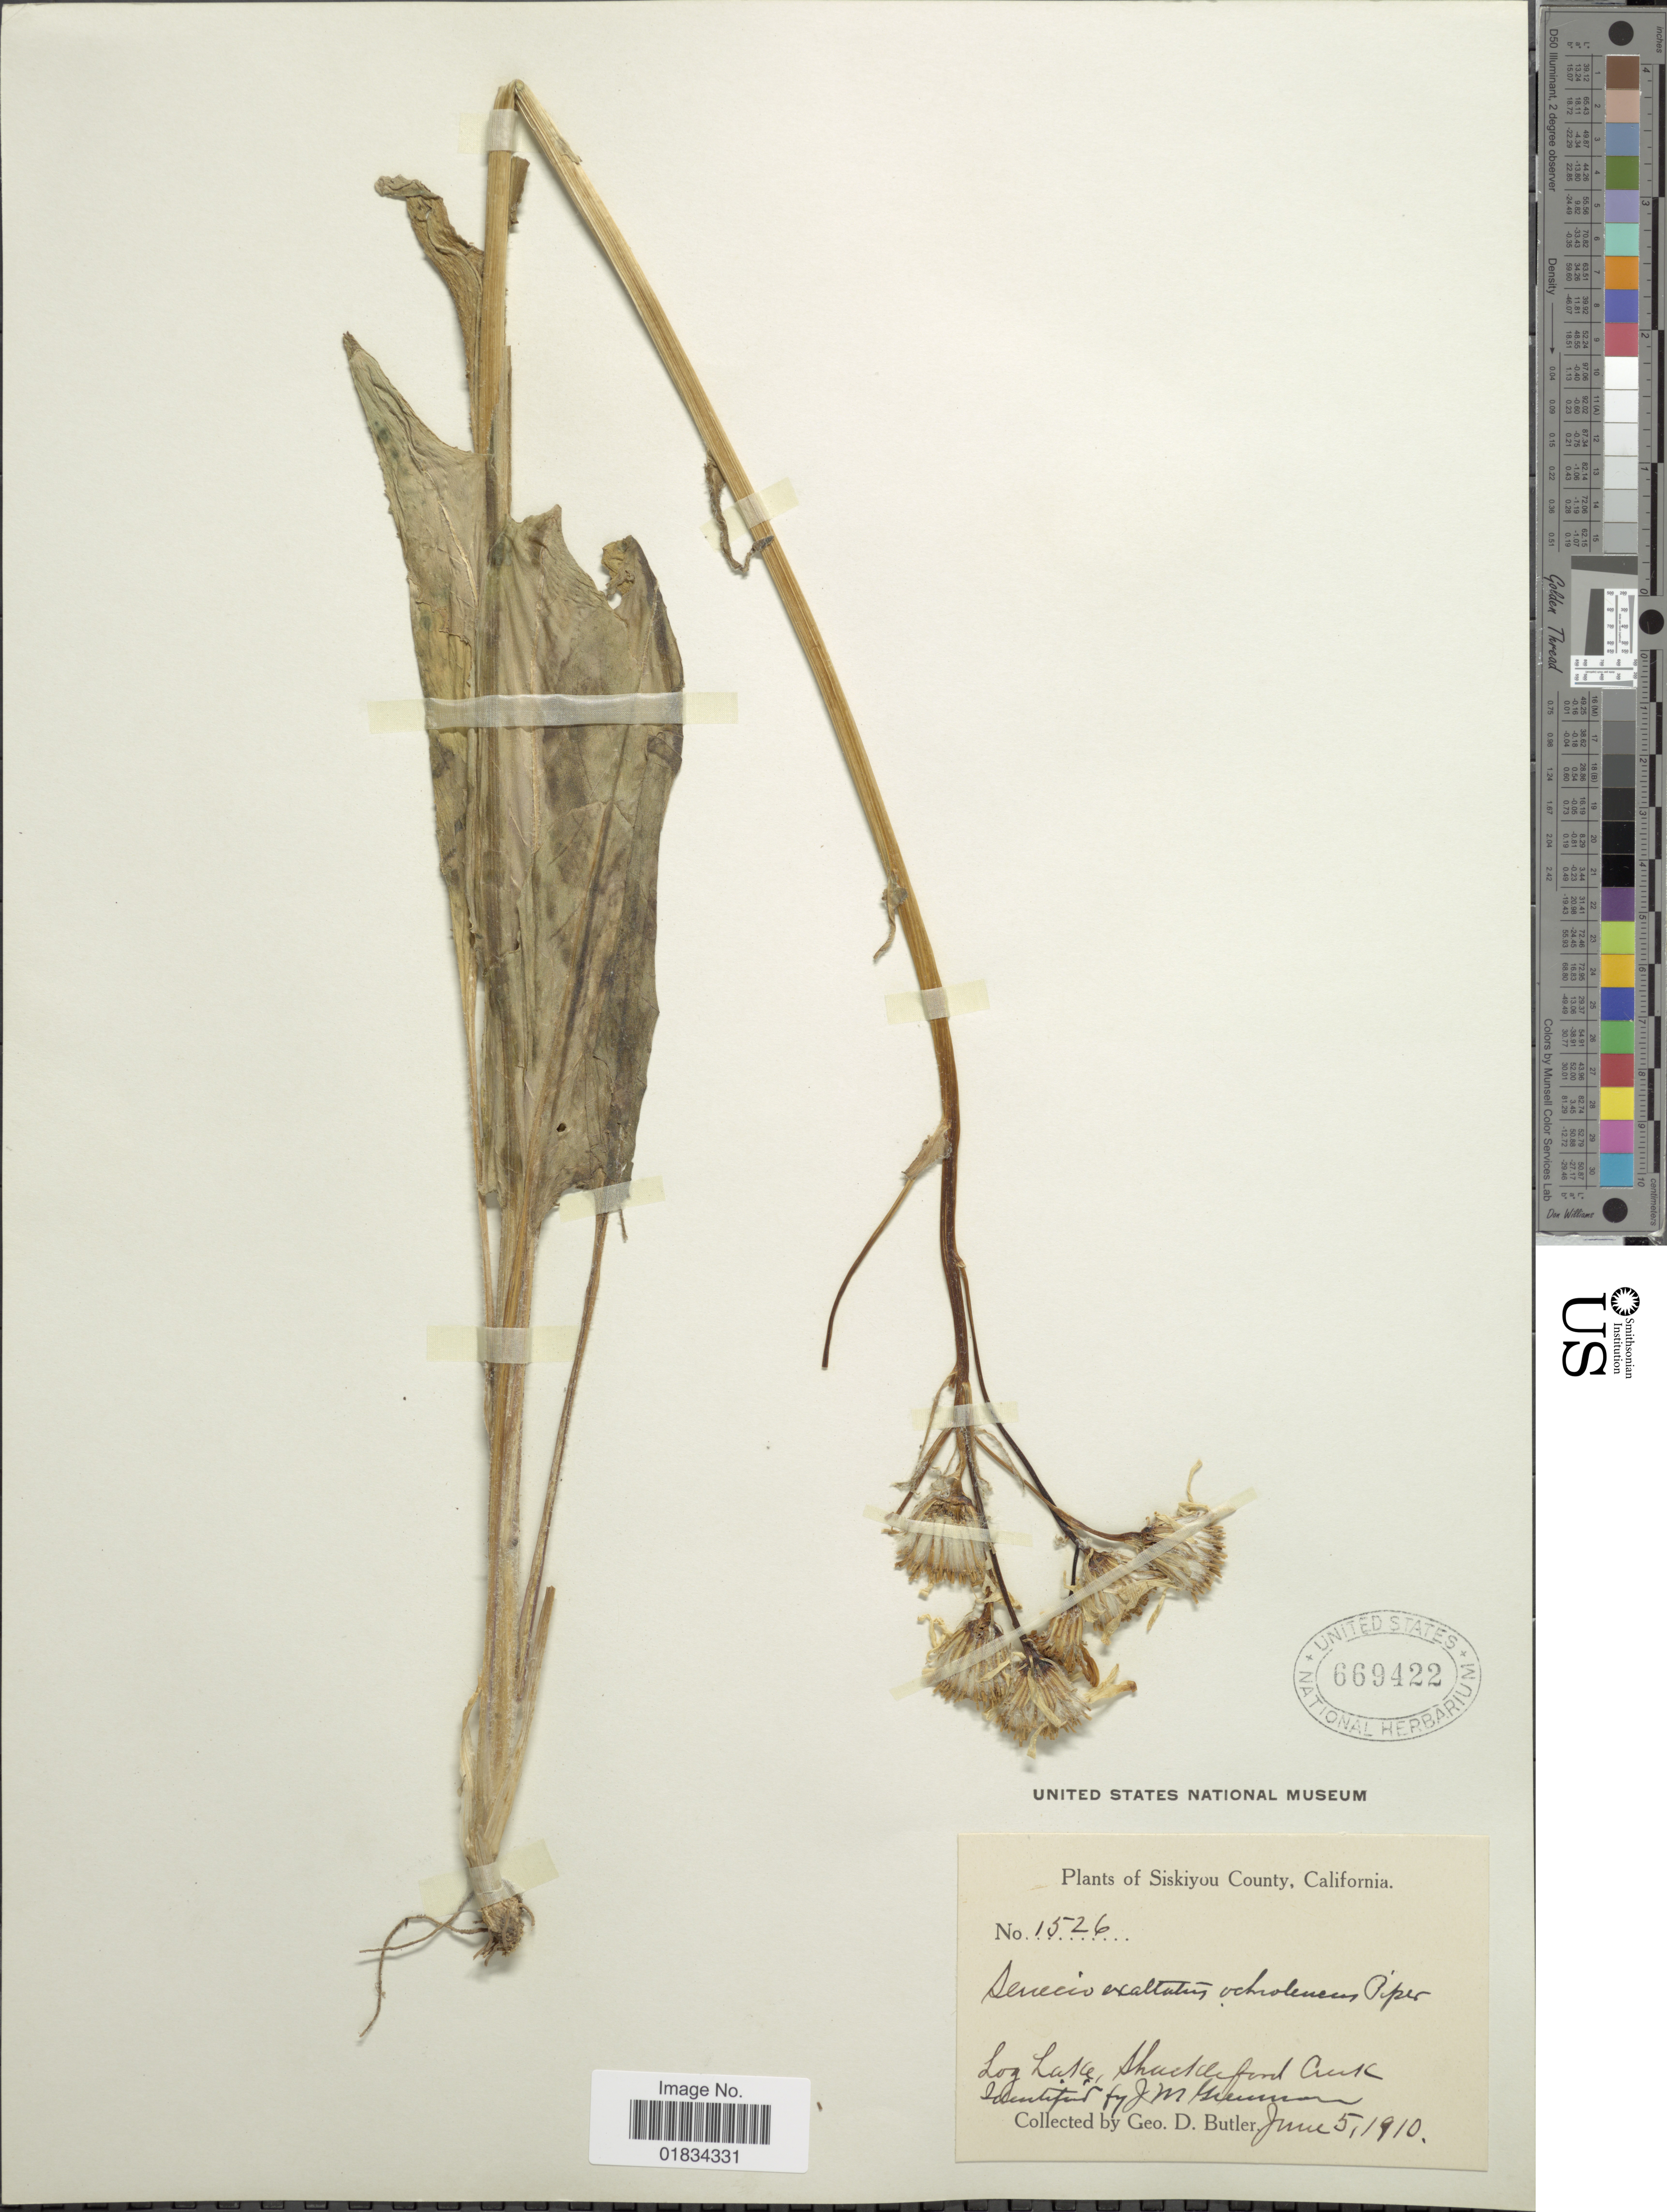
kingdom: Plantae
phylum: Tracheophyta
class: Magnoliopsida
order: Asterales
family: Asteraceae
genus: Senecio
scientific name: Senecio integerrimus var. ochroleucus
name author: (A. Gray) Cronq.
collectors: G. D. Butler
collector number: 1526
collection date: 1910-06-05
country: United States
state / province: California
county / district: Siskiyou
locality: Siskiyou County, Log Lake, Shackleford Creek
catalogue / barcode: US 669422